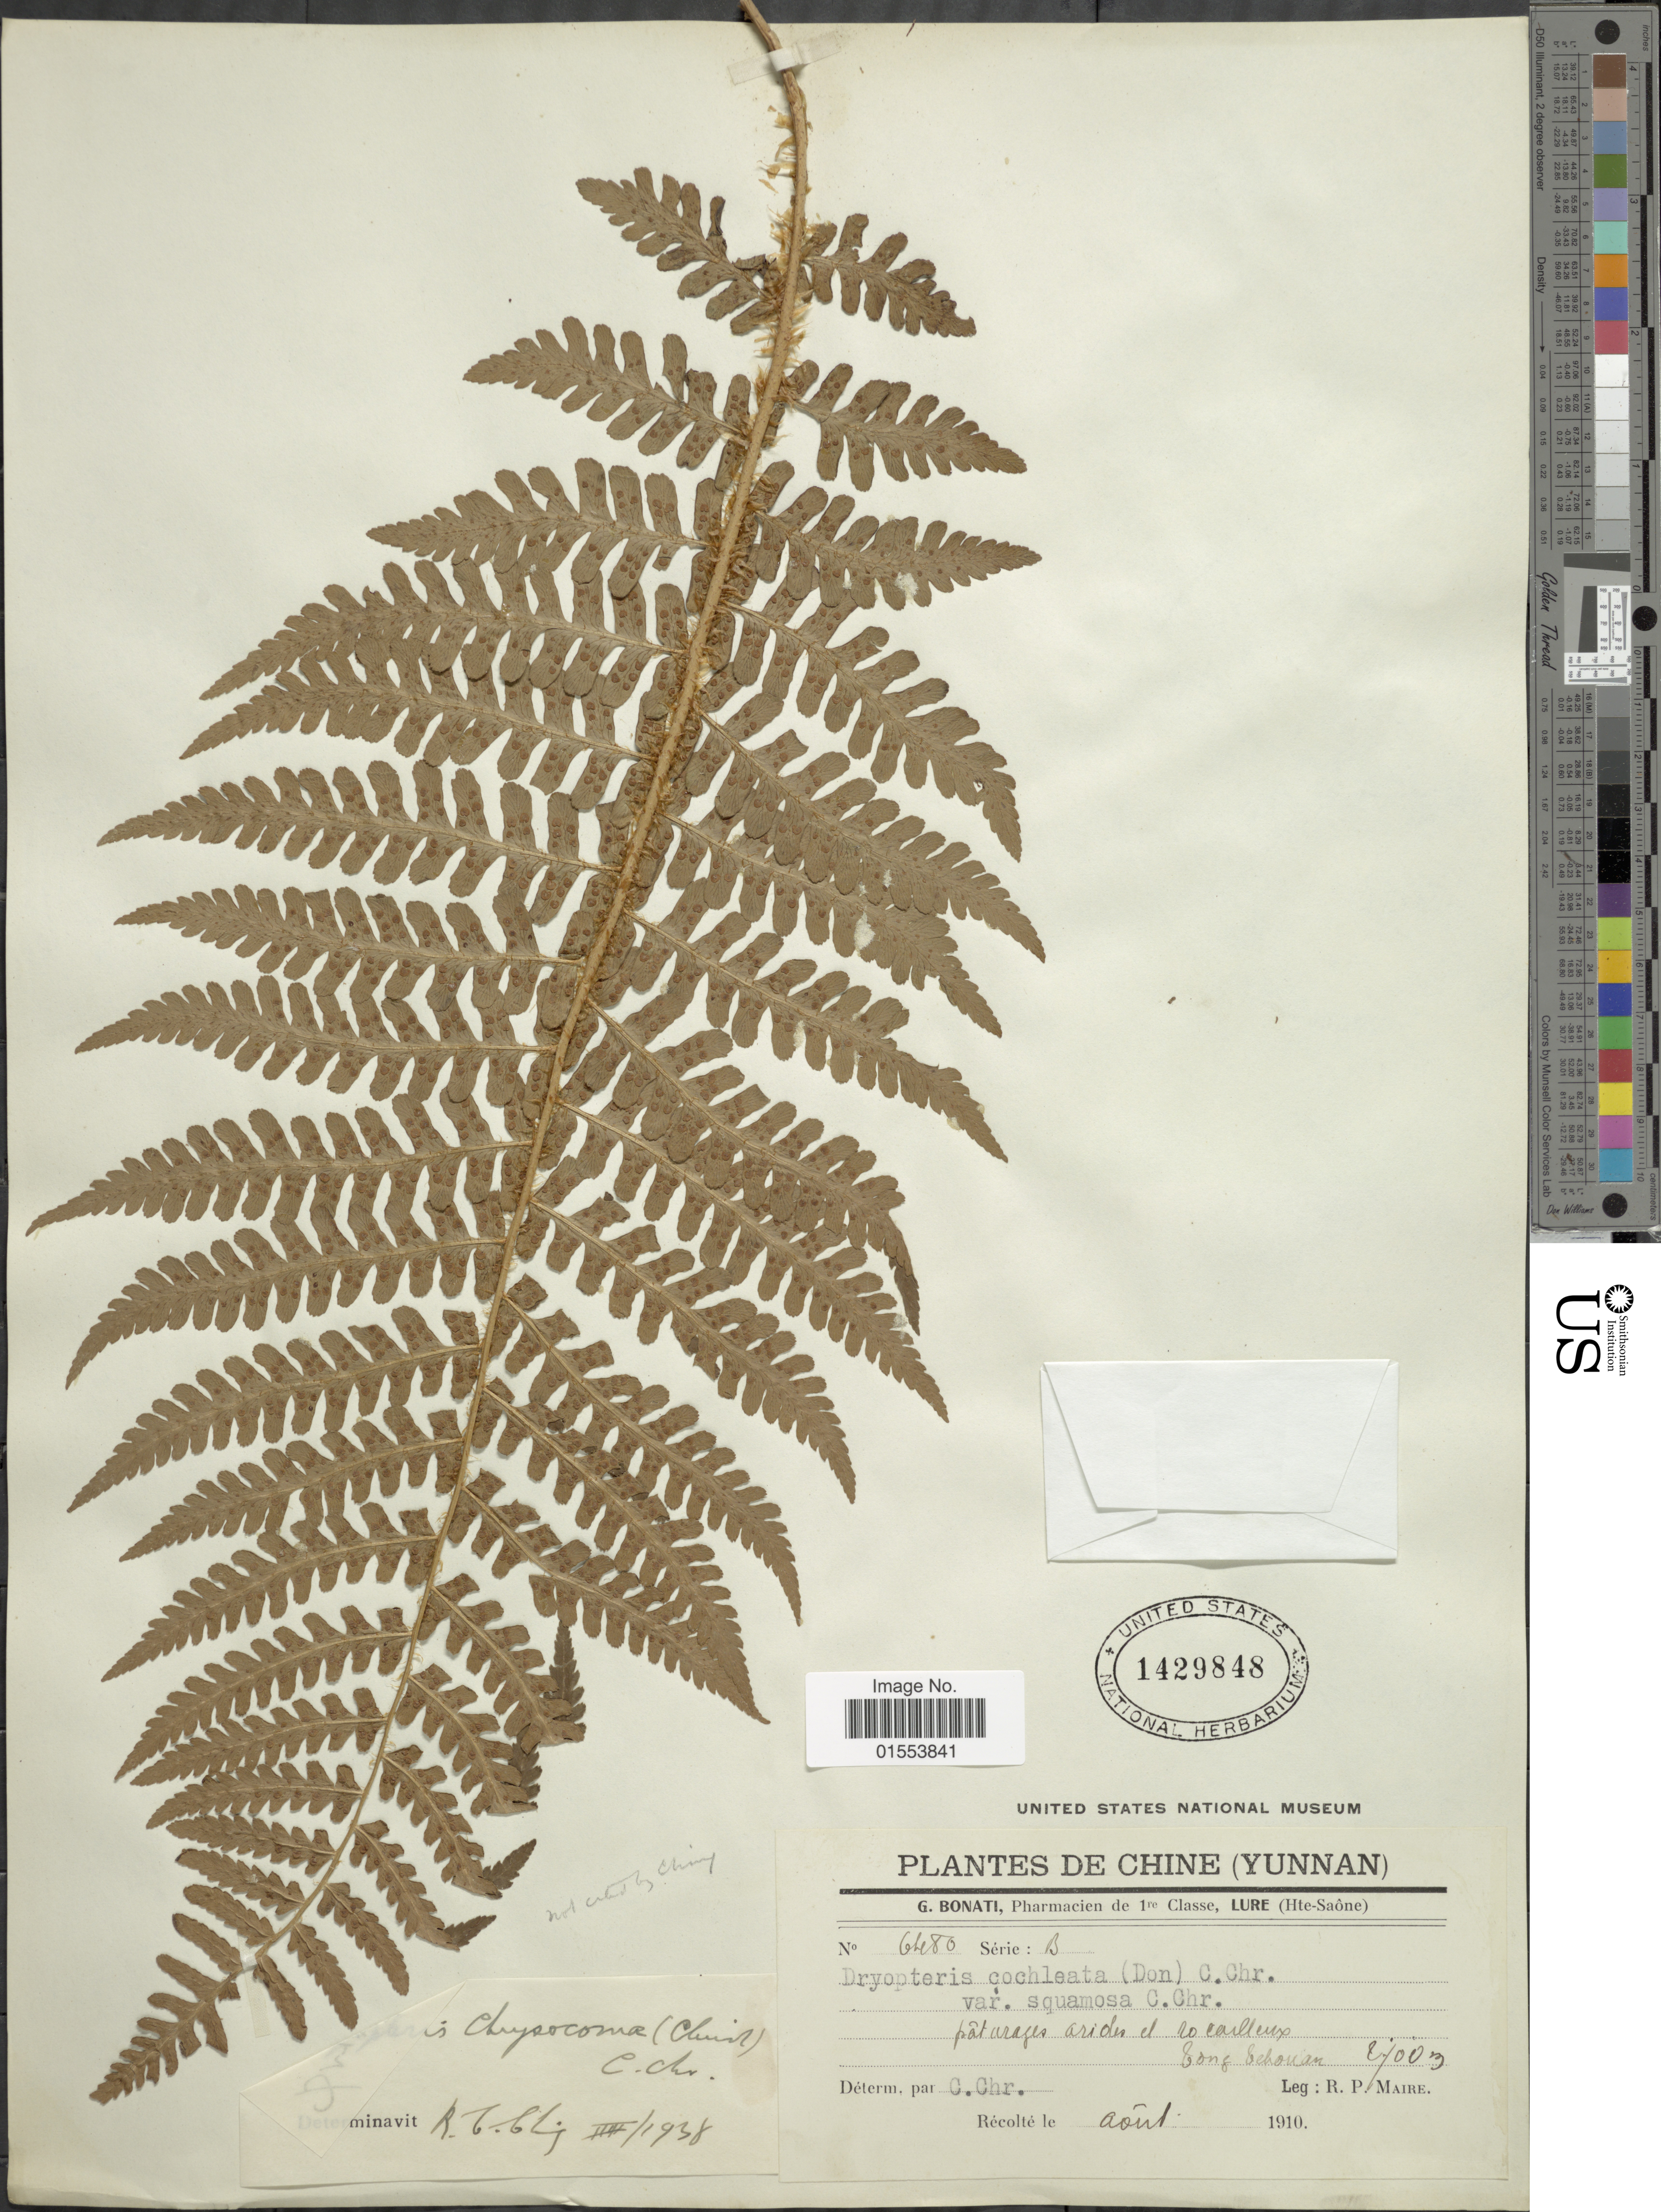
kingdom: Plantae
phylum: Tracheophyta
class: Polypodiopsida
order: Polypodiales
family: Dryopteridaceae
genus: Dryopteris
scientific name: Dryopteris chrysocoma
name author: (Christ) C. Chr.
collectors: R.-P. Maire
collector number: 6480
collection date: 1910-08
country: China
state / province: Yunnan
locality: Chine (Yunnan). Paturages arides sur la calcaire Tong Tchouan.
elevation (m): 2700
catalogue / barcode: US 1429848